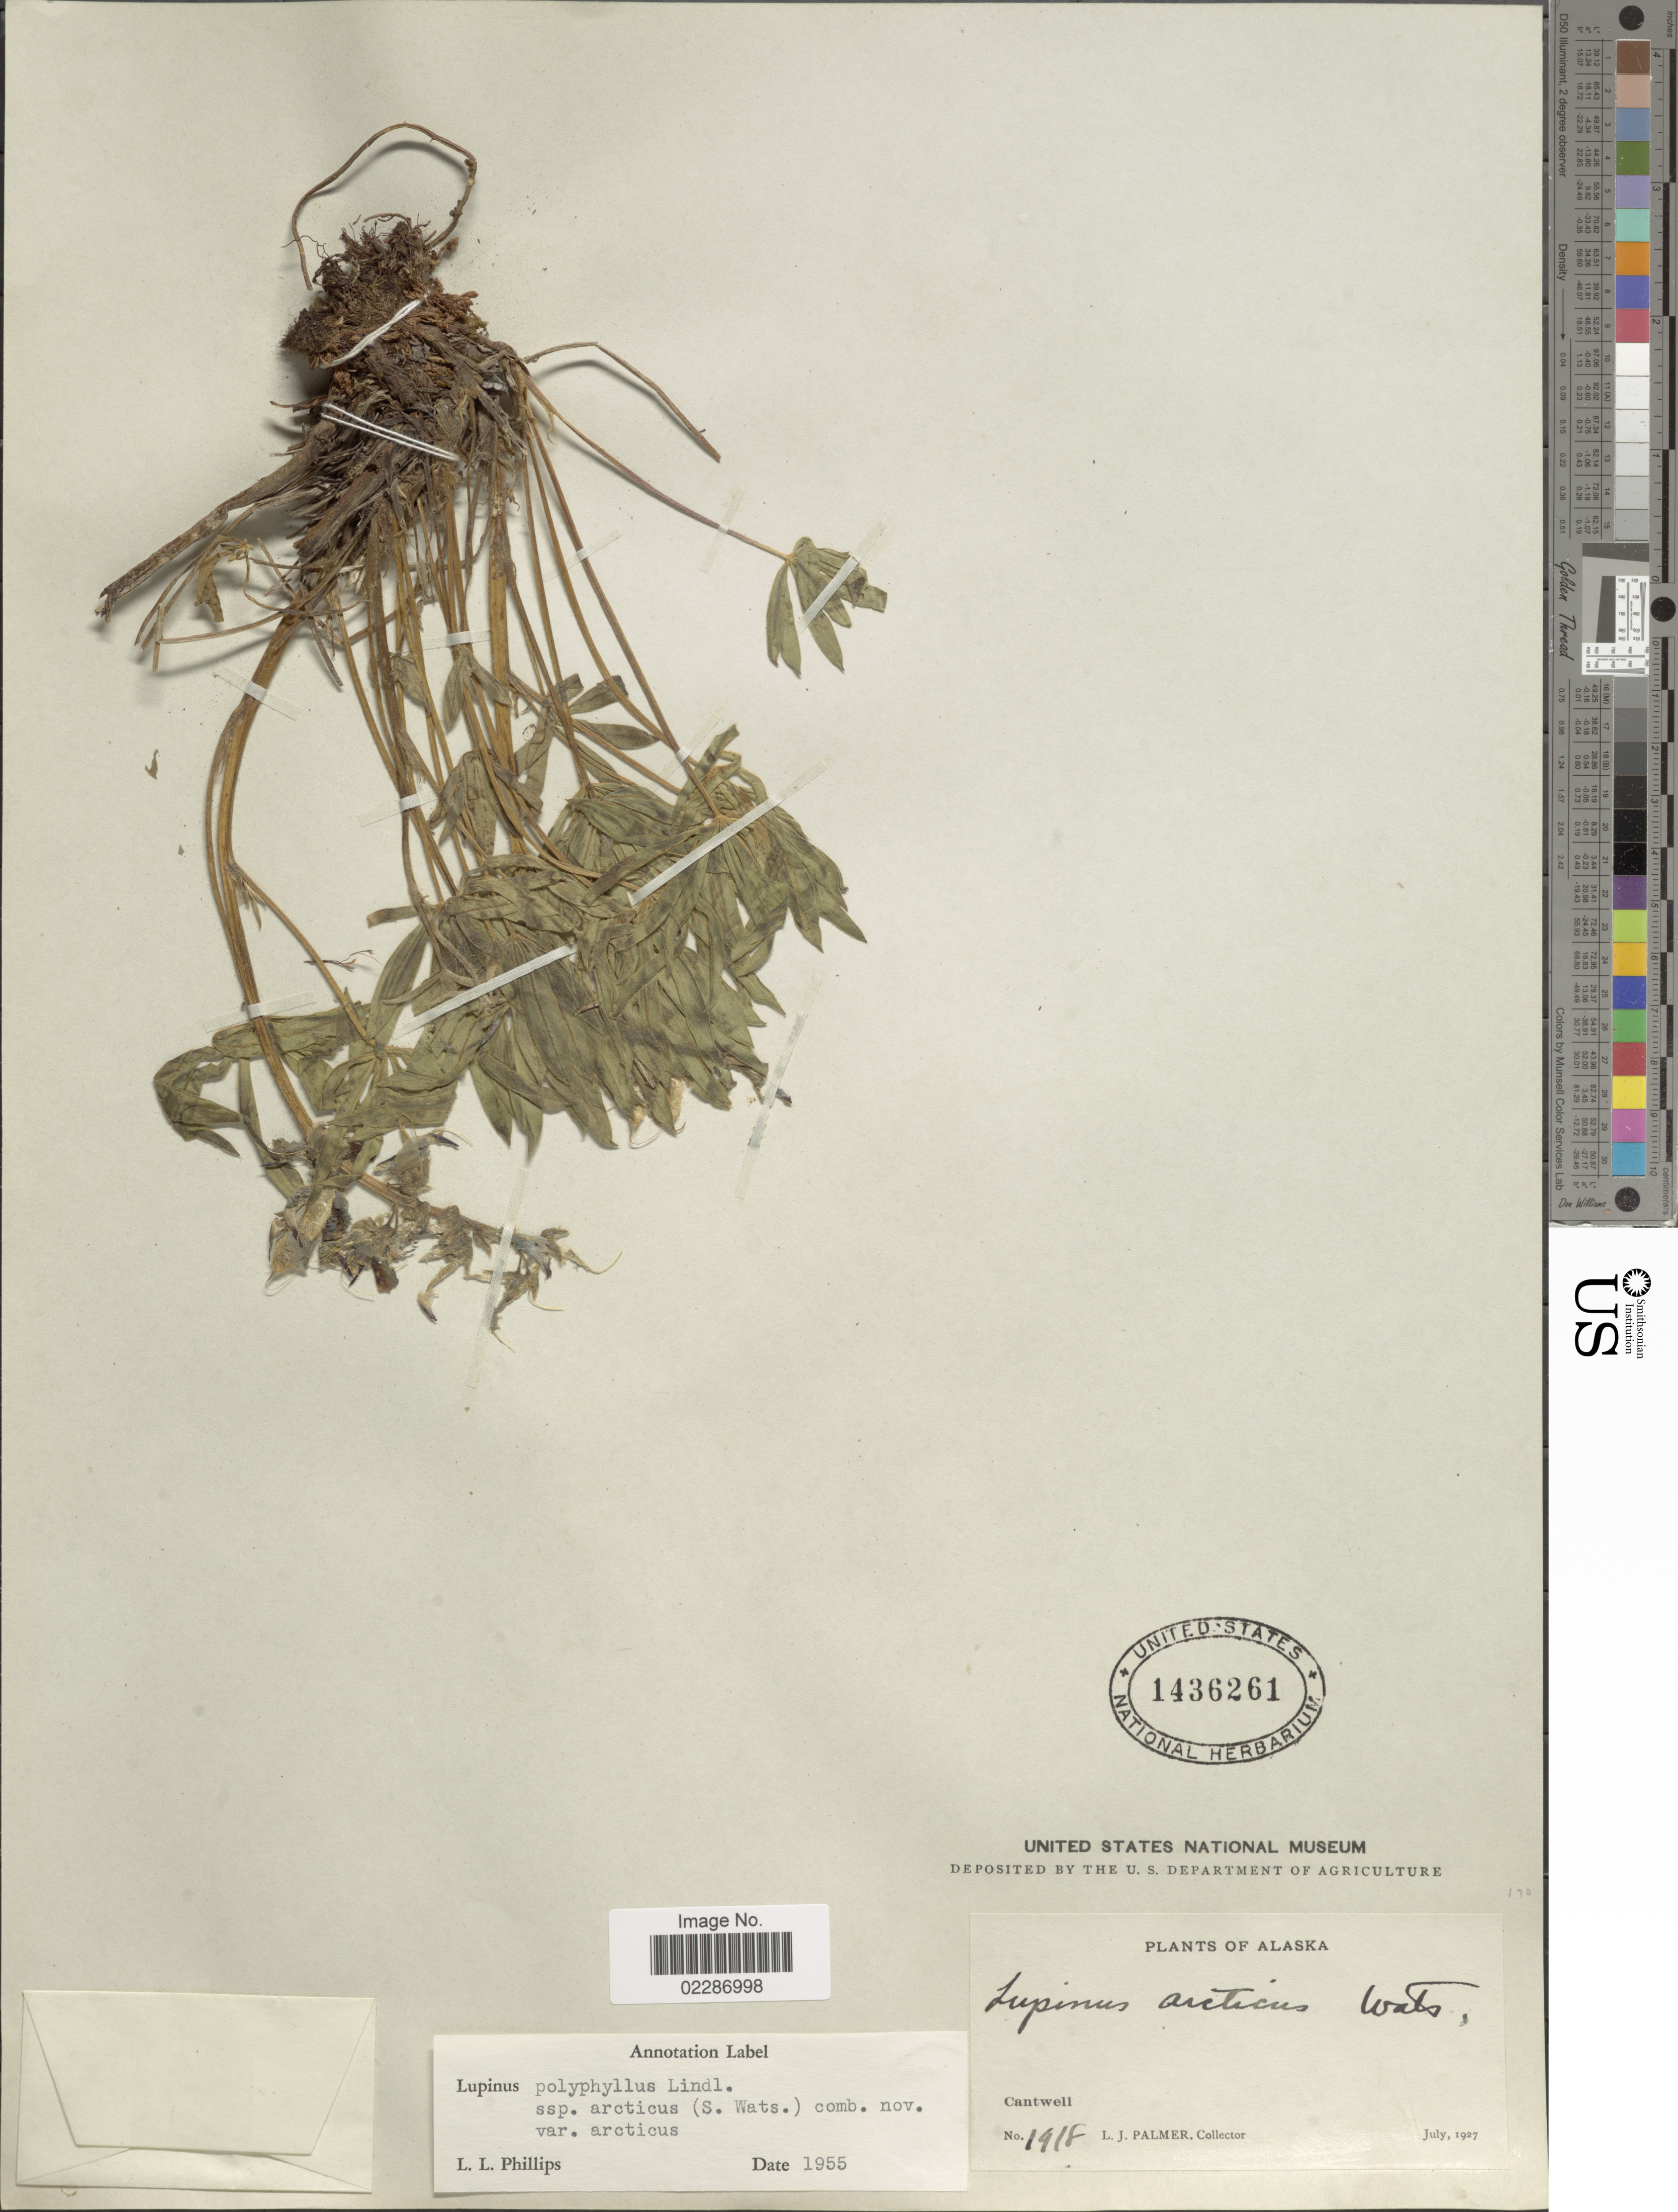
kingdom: Plantae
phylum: Tracheophyta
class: Magnoliopsida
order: Fabales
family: Fabaceae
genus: Lupinus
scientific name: Lupinus arcticus subsp. arcticus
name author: S. Watson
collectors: L. J. Palmer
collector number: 1918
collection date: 1927-07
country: United States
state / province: Alaska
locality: Cantwell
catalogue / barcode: US 1436261